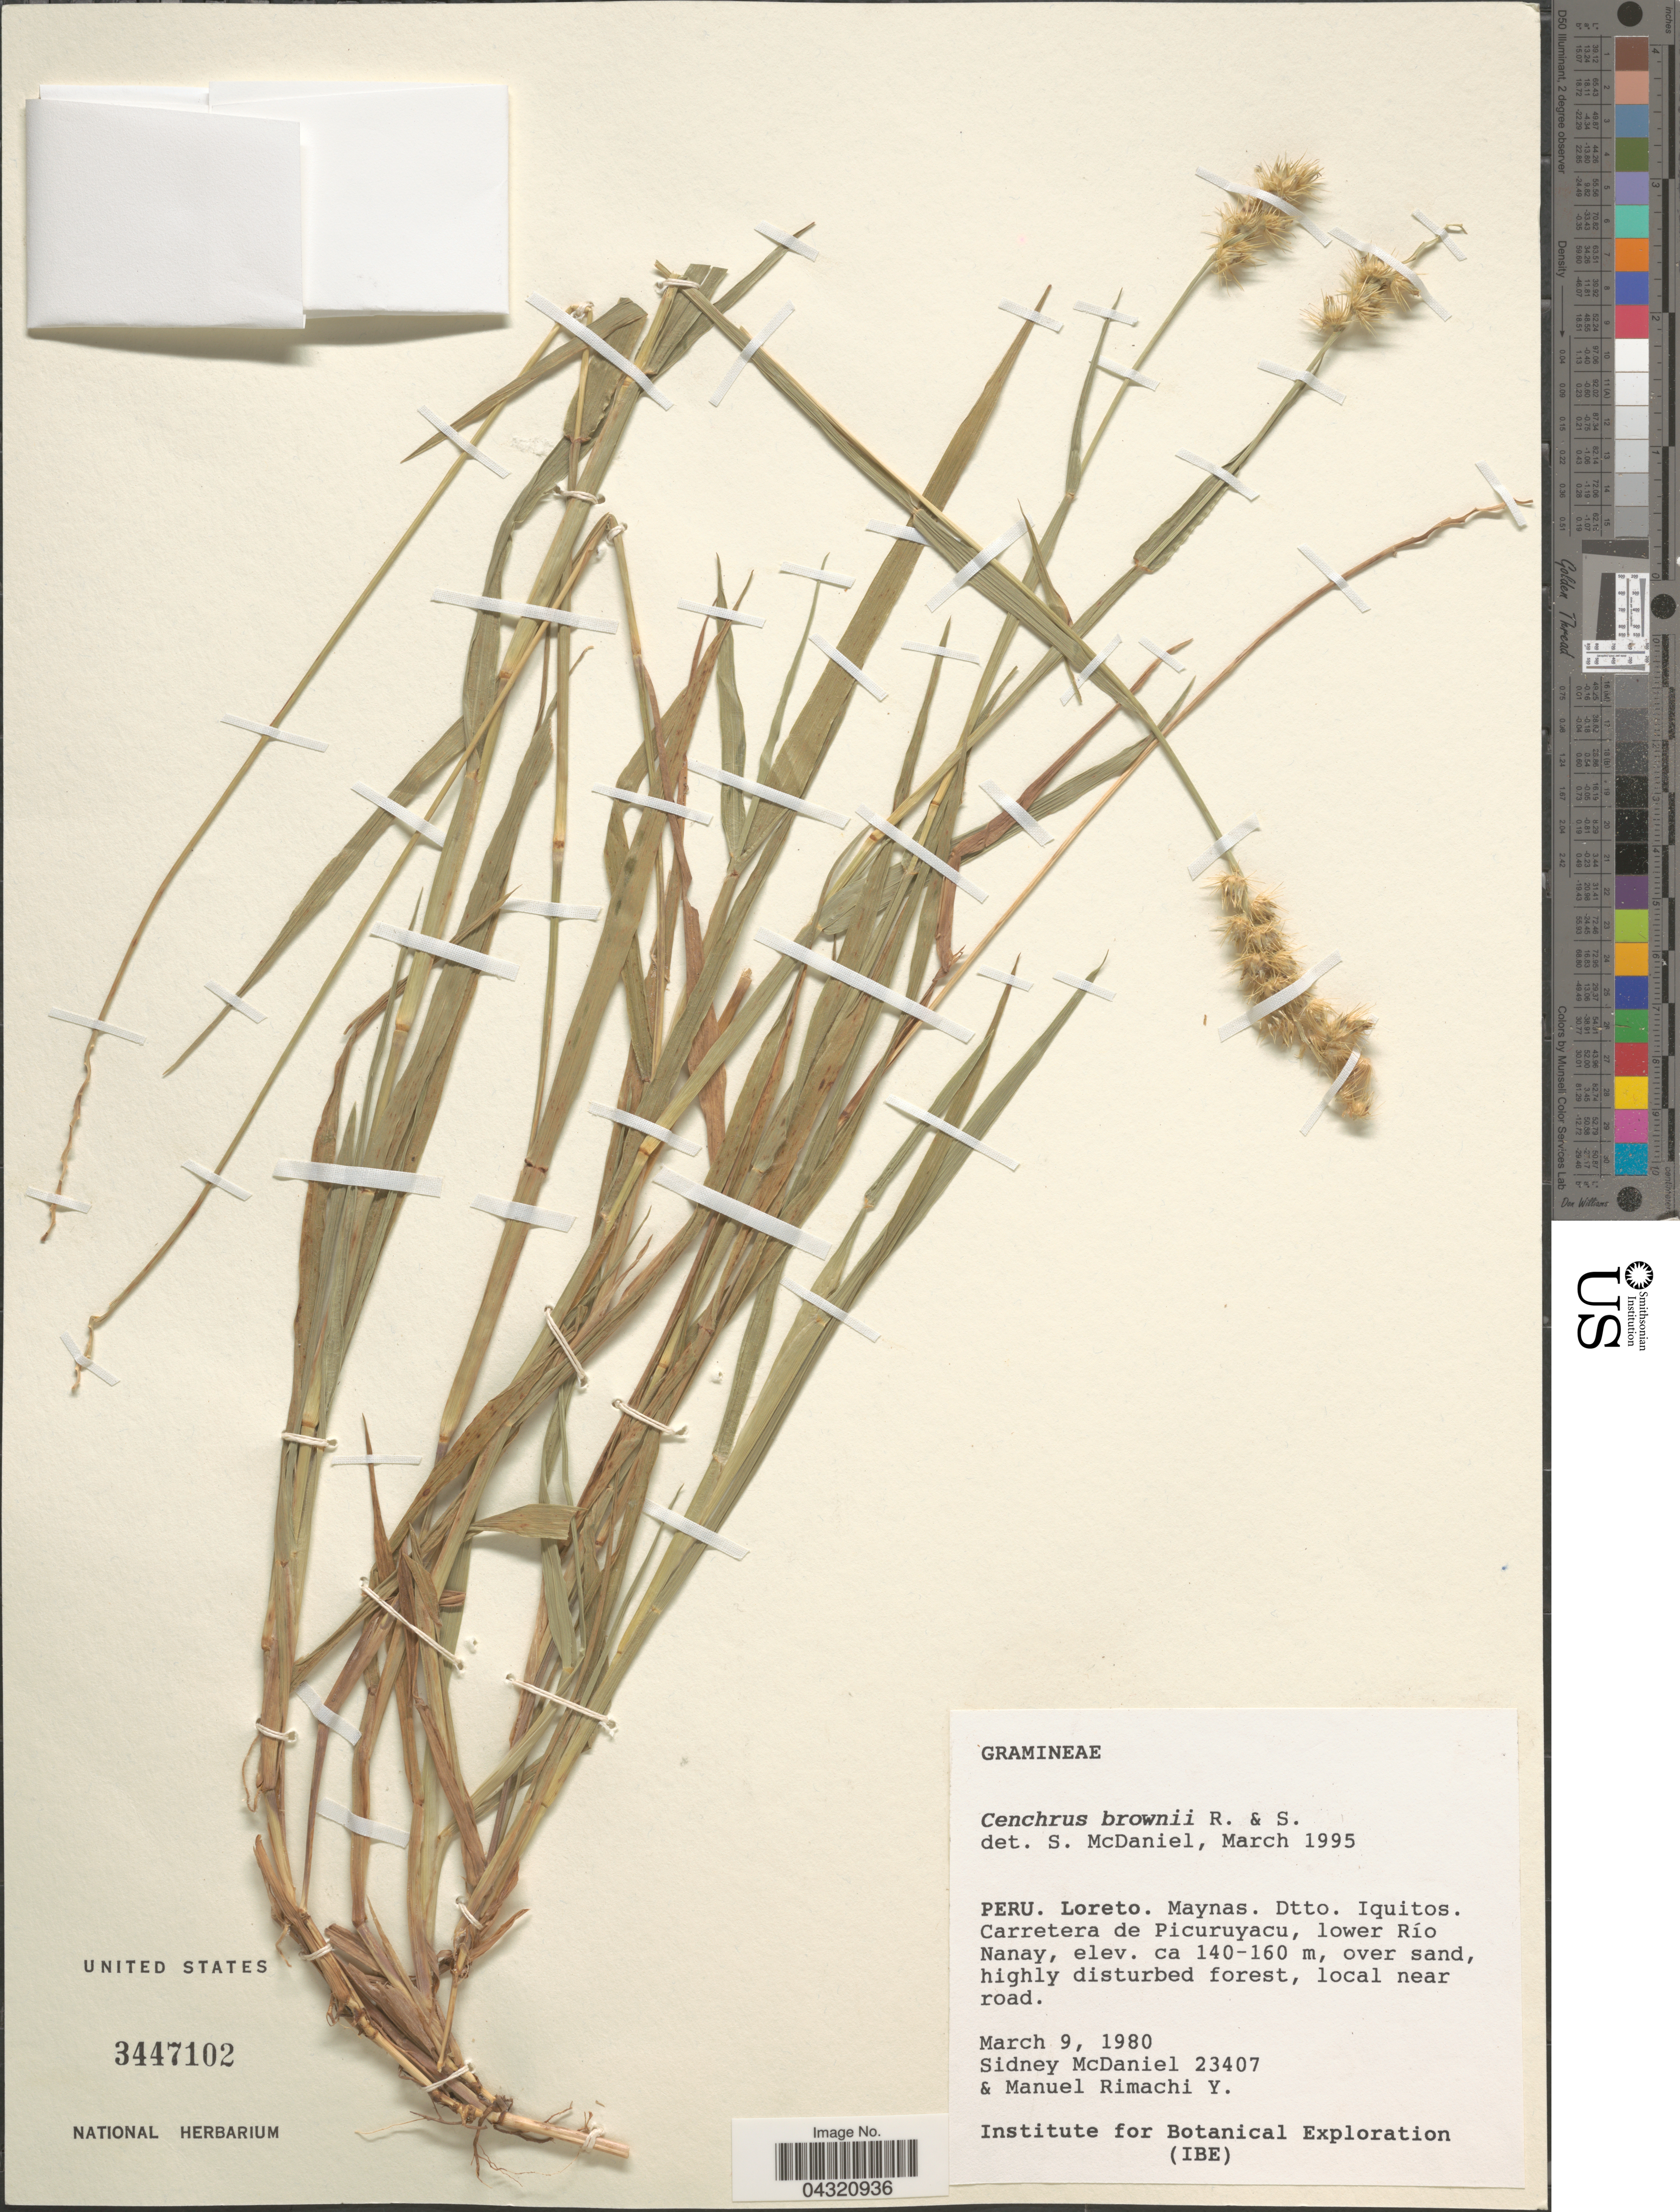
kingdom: Plantae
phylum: Tracheophyta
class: Liliopsida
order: Poales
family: Poaceae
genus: Cenchrus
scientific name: Cenchrus brownii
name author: Roem. & Schult.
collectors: S. McDaniel & M. Rimachi Y.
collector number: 23407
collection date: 1980-03-09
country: Peru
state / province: Loreto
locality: Maynas. Dtto. Iquitos. Carretera de Picuruyacu, lower Río Nanay.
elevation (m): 140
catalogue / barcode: US 3447102